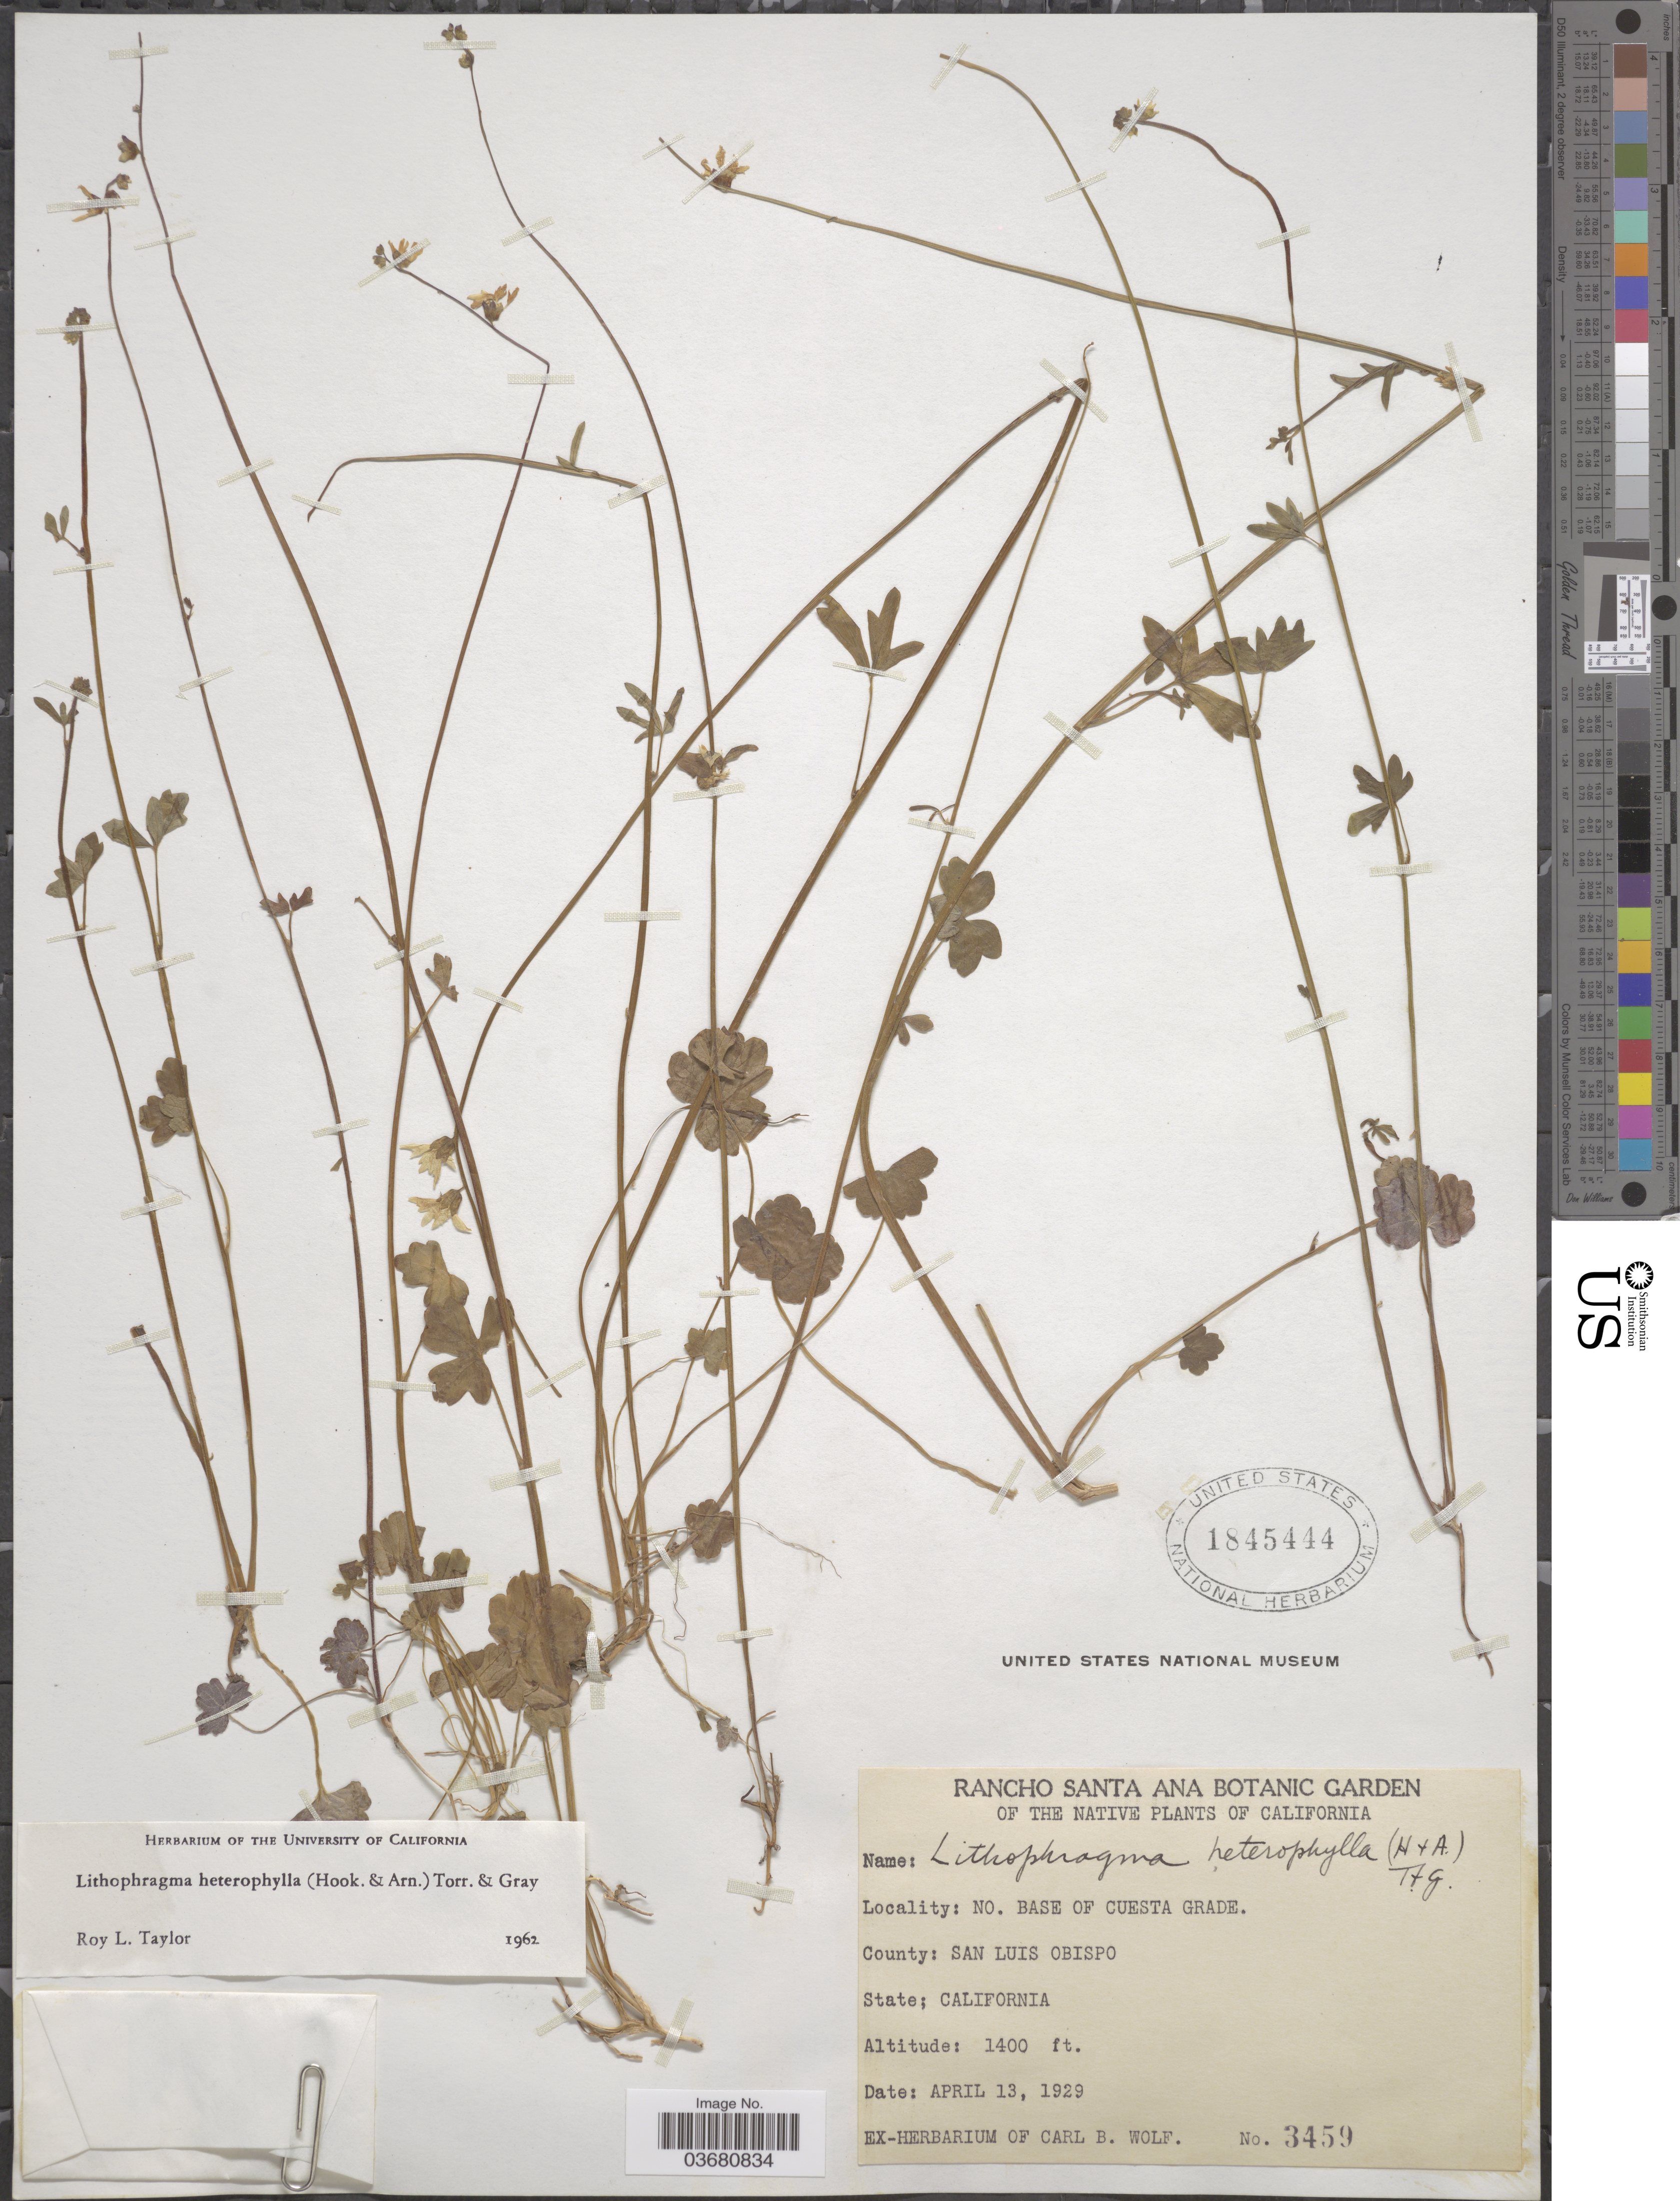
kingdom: Plantae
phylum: Tracheophyta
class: Magnoliopsida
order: Saxifragales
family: Saxifragaceae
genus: Lithophragma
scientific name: Lithophragma heterophyllum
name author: (Hook. & Arn.) Hook. & Arn.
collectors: ex herb. Carl B. Wolf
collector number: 3459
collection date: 1929-04-13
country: United States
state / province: California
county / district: San Luis Obispo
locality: No. Base of Cuesta Grade. County: San Luis Obispo.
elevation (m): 427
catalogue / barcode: US 1845444